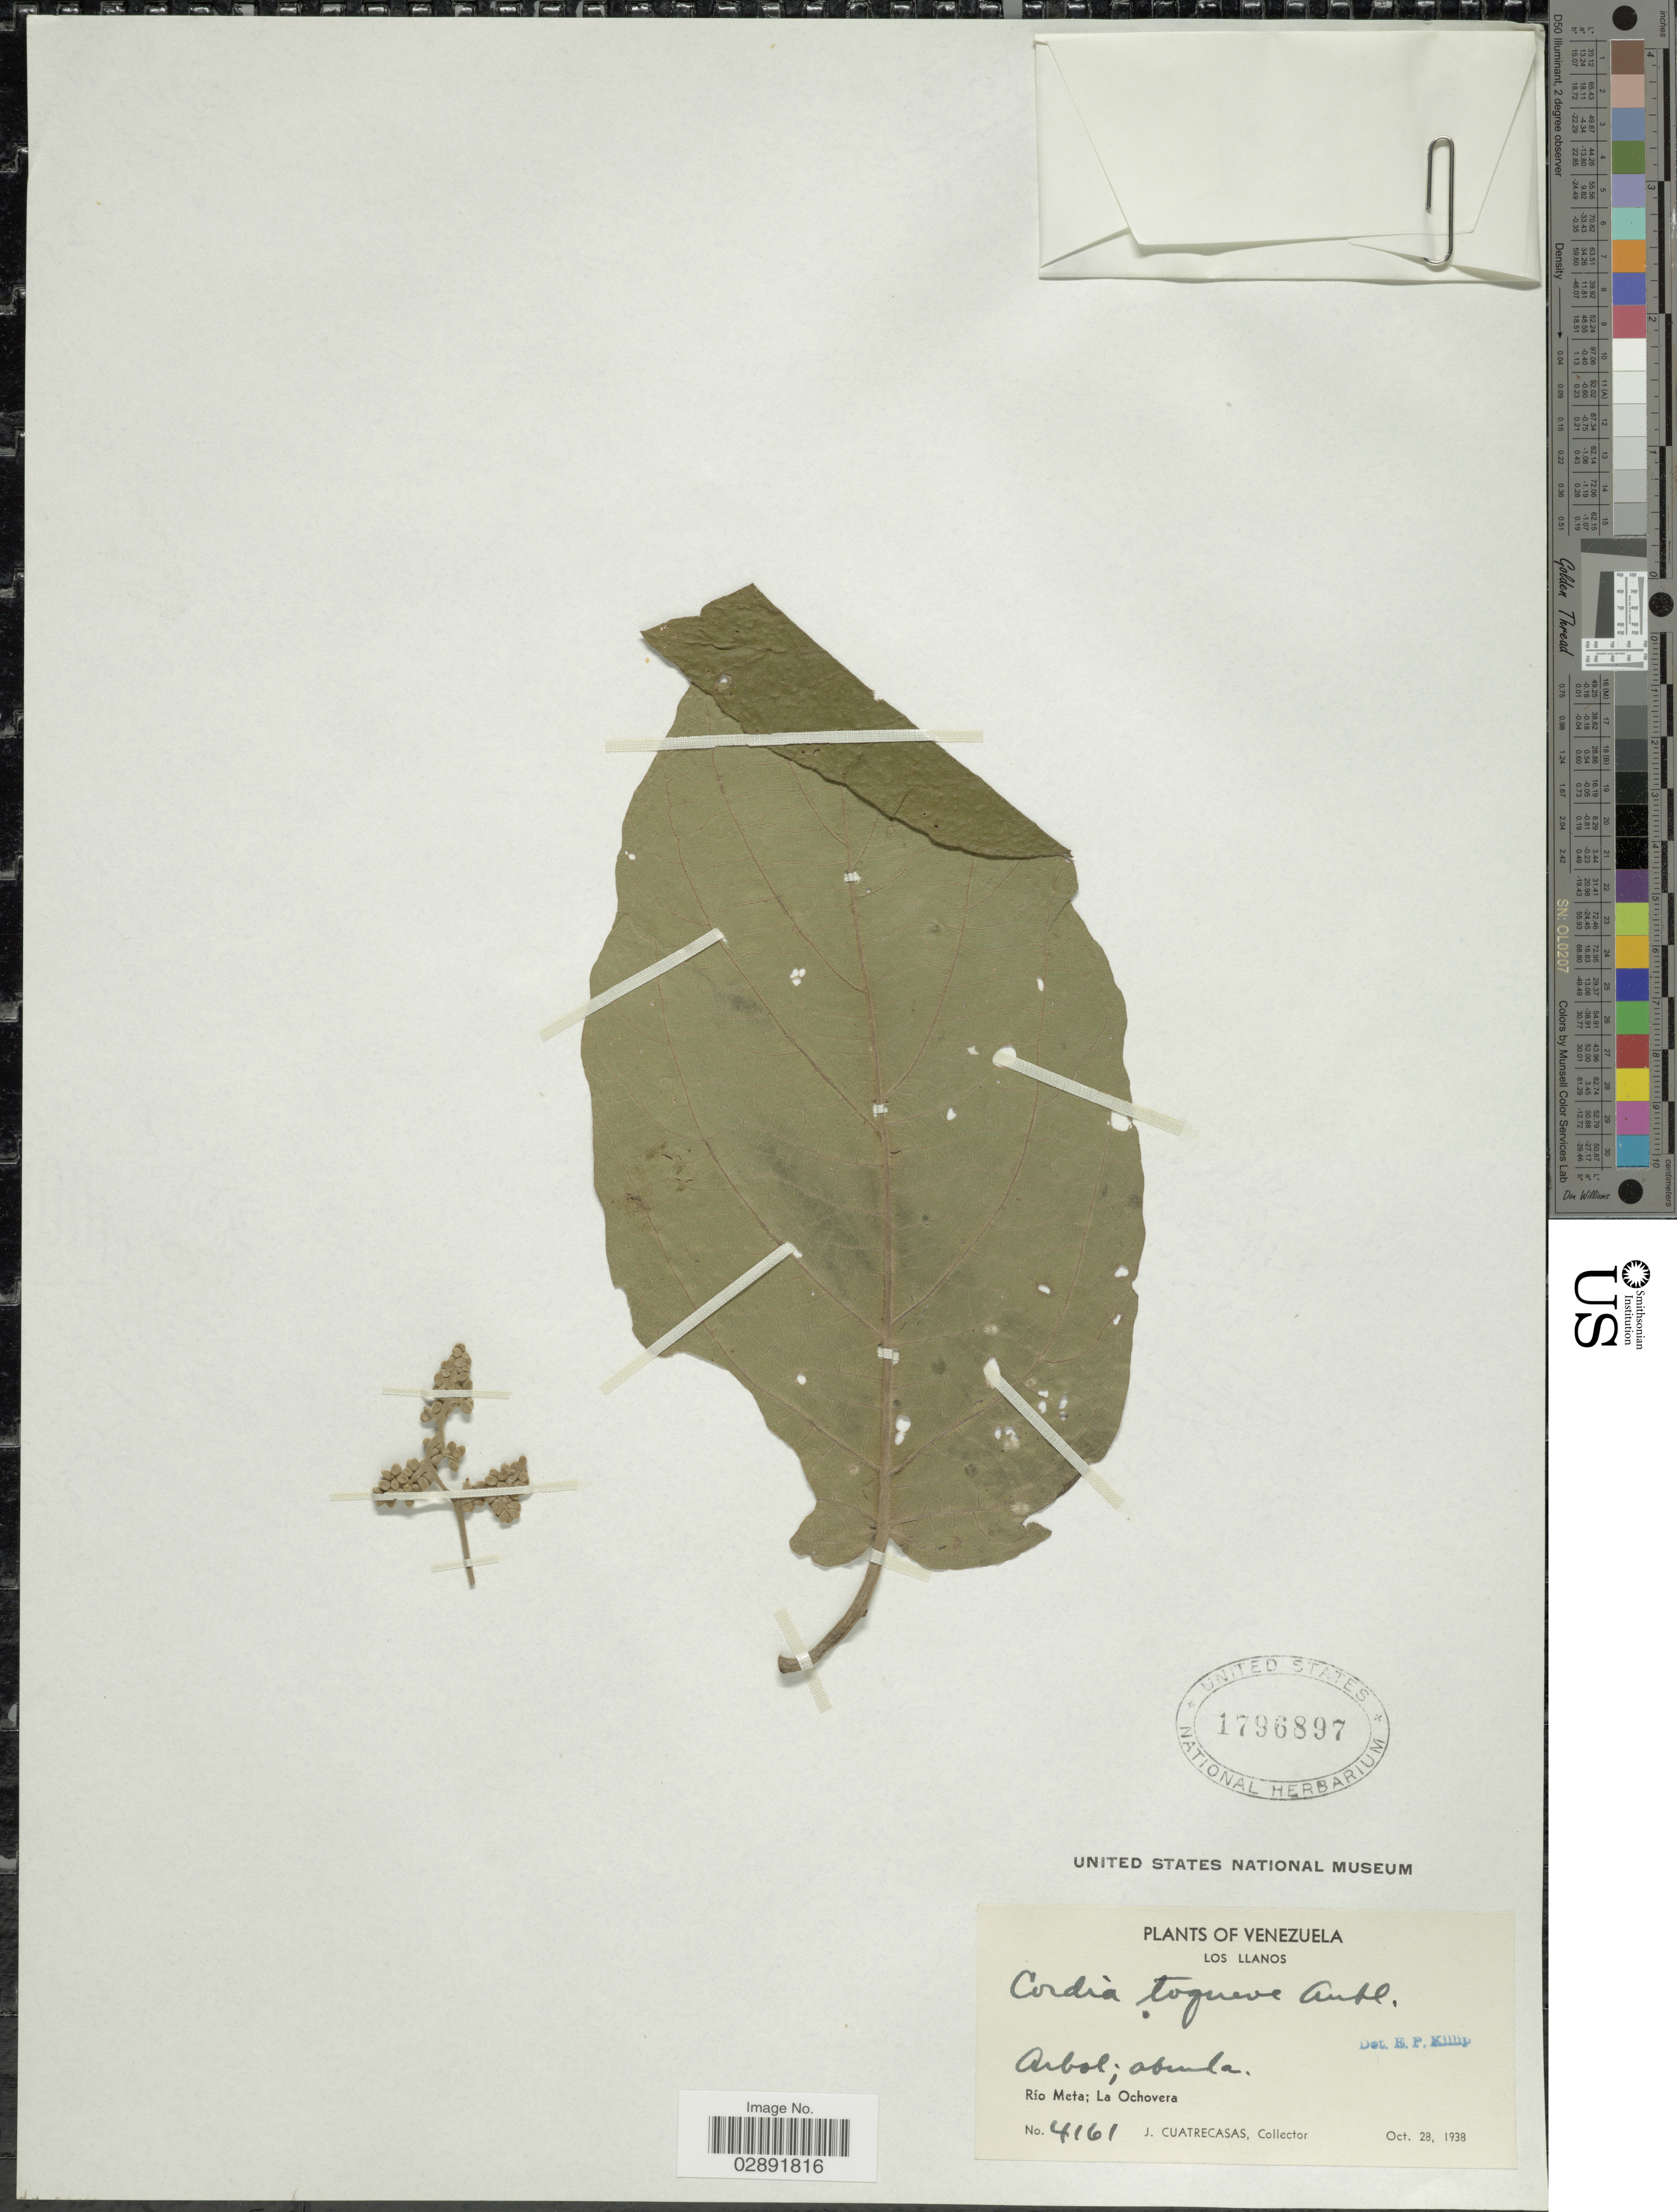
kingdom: Plantae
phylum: Tracheophyta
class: Magnoliopsida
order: Boraginales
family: Cordiaceae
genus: Cordia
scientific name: Cordia toqueve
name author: Aubl.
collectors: J. Cuatrecasas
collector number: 4161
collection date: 1938-10-28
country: Venezuela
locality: Los Llanos. Río Meta; La Ochovera.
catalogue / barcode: US 1796897